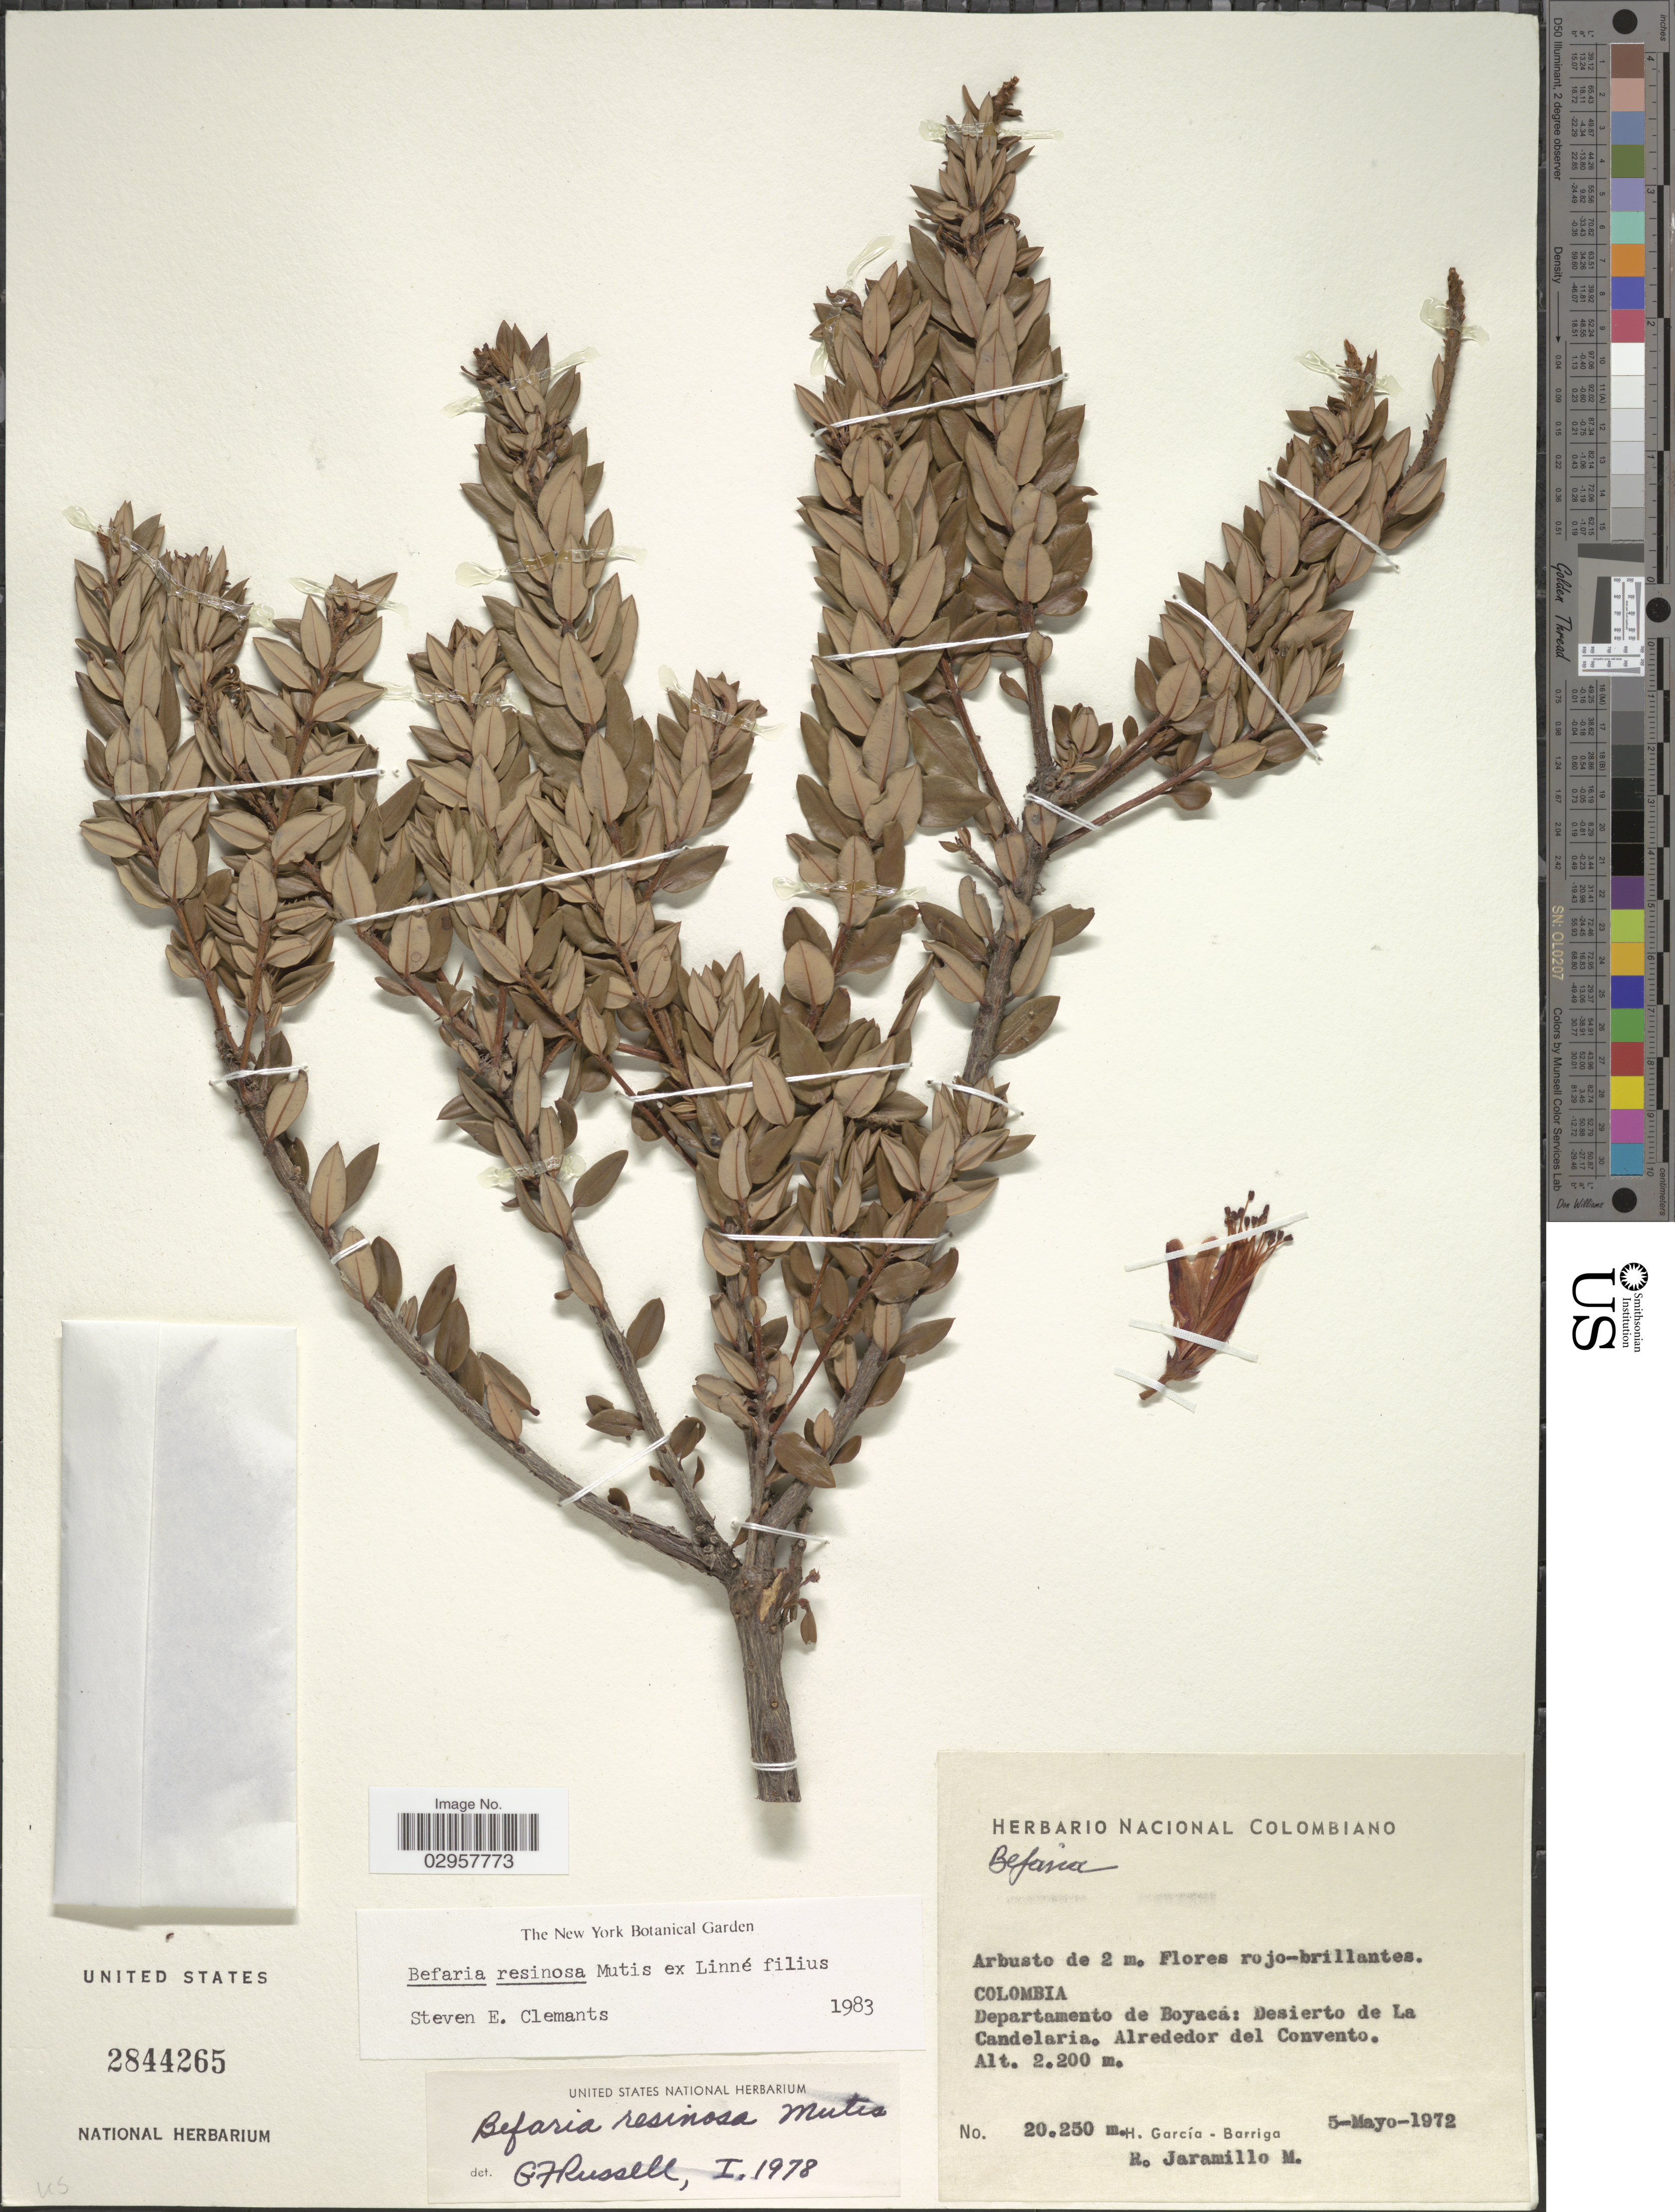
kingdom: Plantae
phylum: Tracheophyta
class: Magnoliopsida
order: Ericales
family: Ericaceae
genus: Befaria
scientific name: Befaria resinosa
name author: Mutis ex L. f.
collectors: H. García Barriga & R. Jaramillo M.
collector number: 20250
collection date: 1972-05-05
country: Colombia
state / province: Boyacá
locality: Departamento de Boyacá: Desierto de La Candelaria. Alrededor del Convento.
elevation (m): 2200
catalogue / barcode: US 2844265